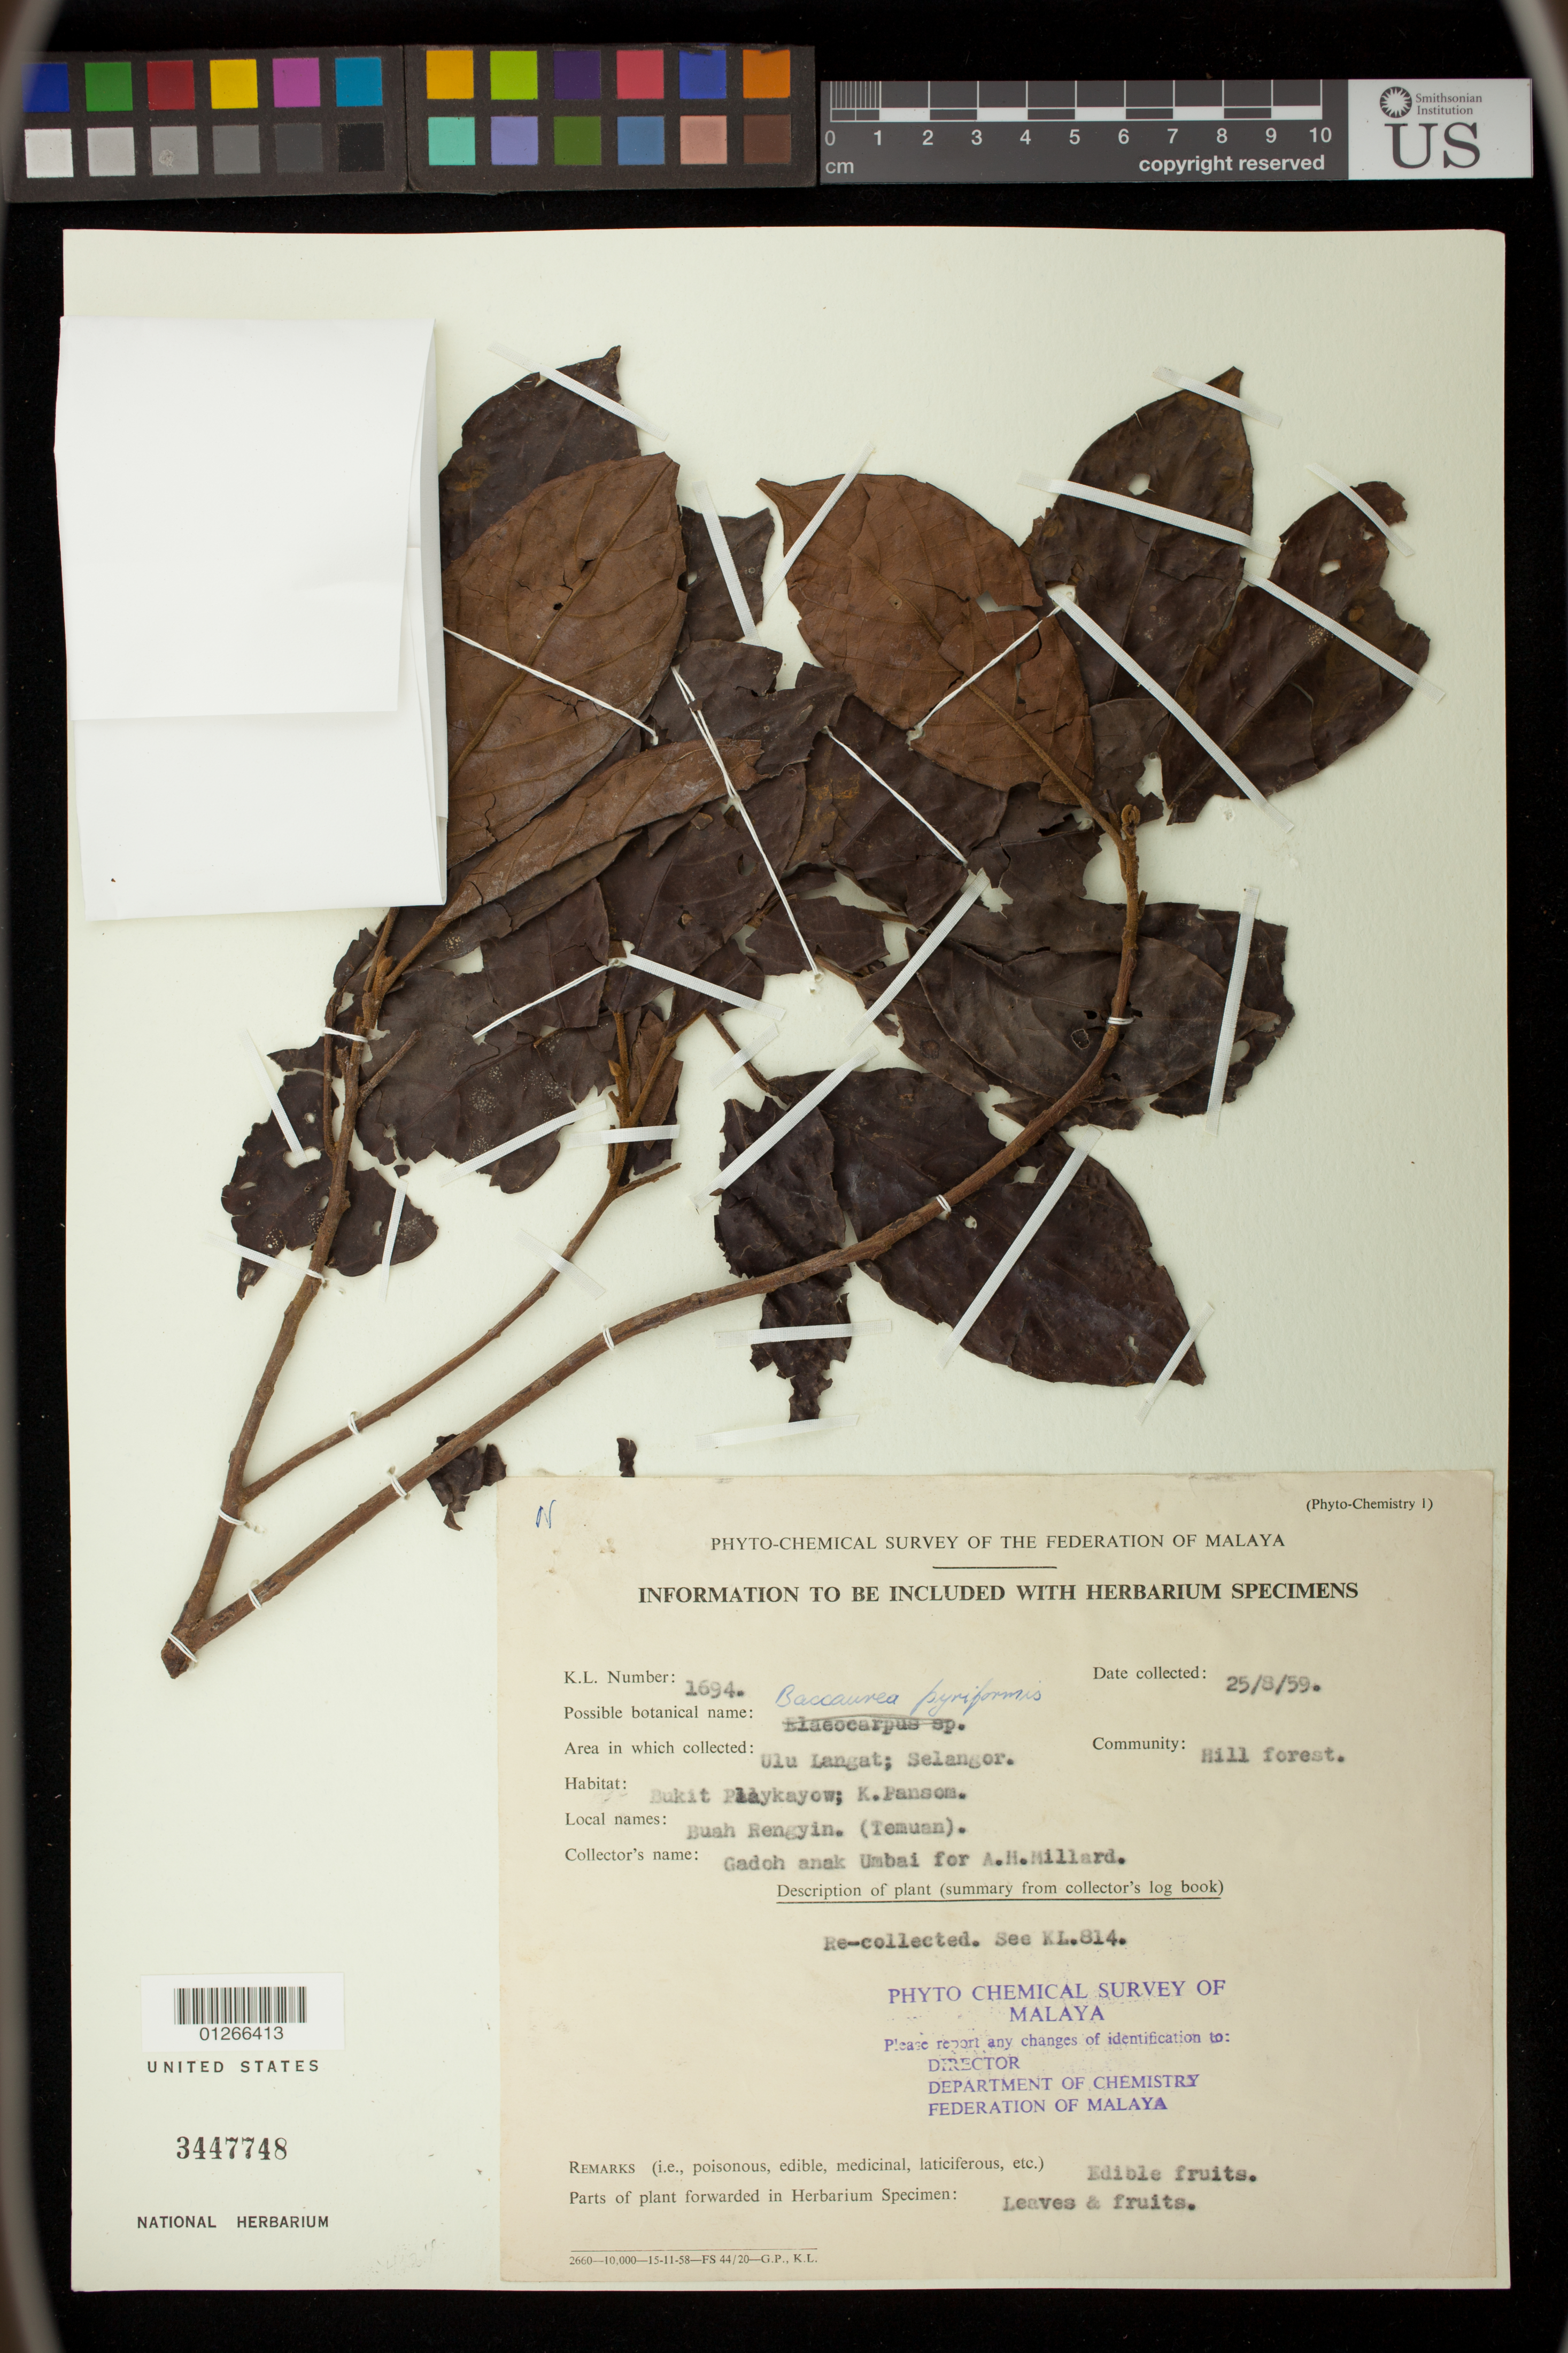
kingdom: Plantae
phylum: Tracheophyta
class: Magnoliopsida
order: Malpighiales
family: Phyllanthaceae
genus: Baccaurea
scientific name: Baccaurea pyriformis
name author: Gage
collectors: G. Umbai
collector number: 1694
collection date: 1959-08-25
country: Malaysia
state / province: Selangor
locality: Ulu Langat